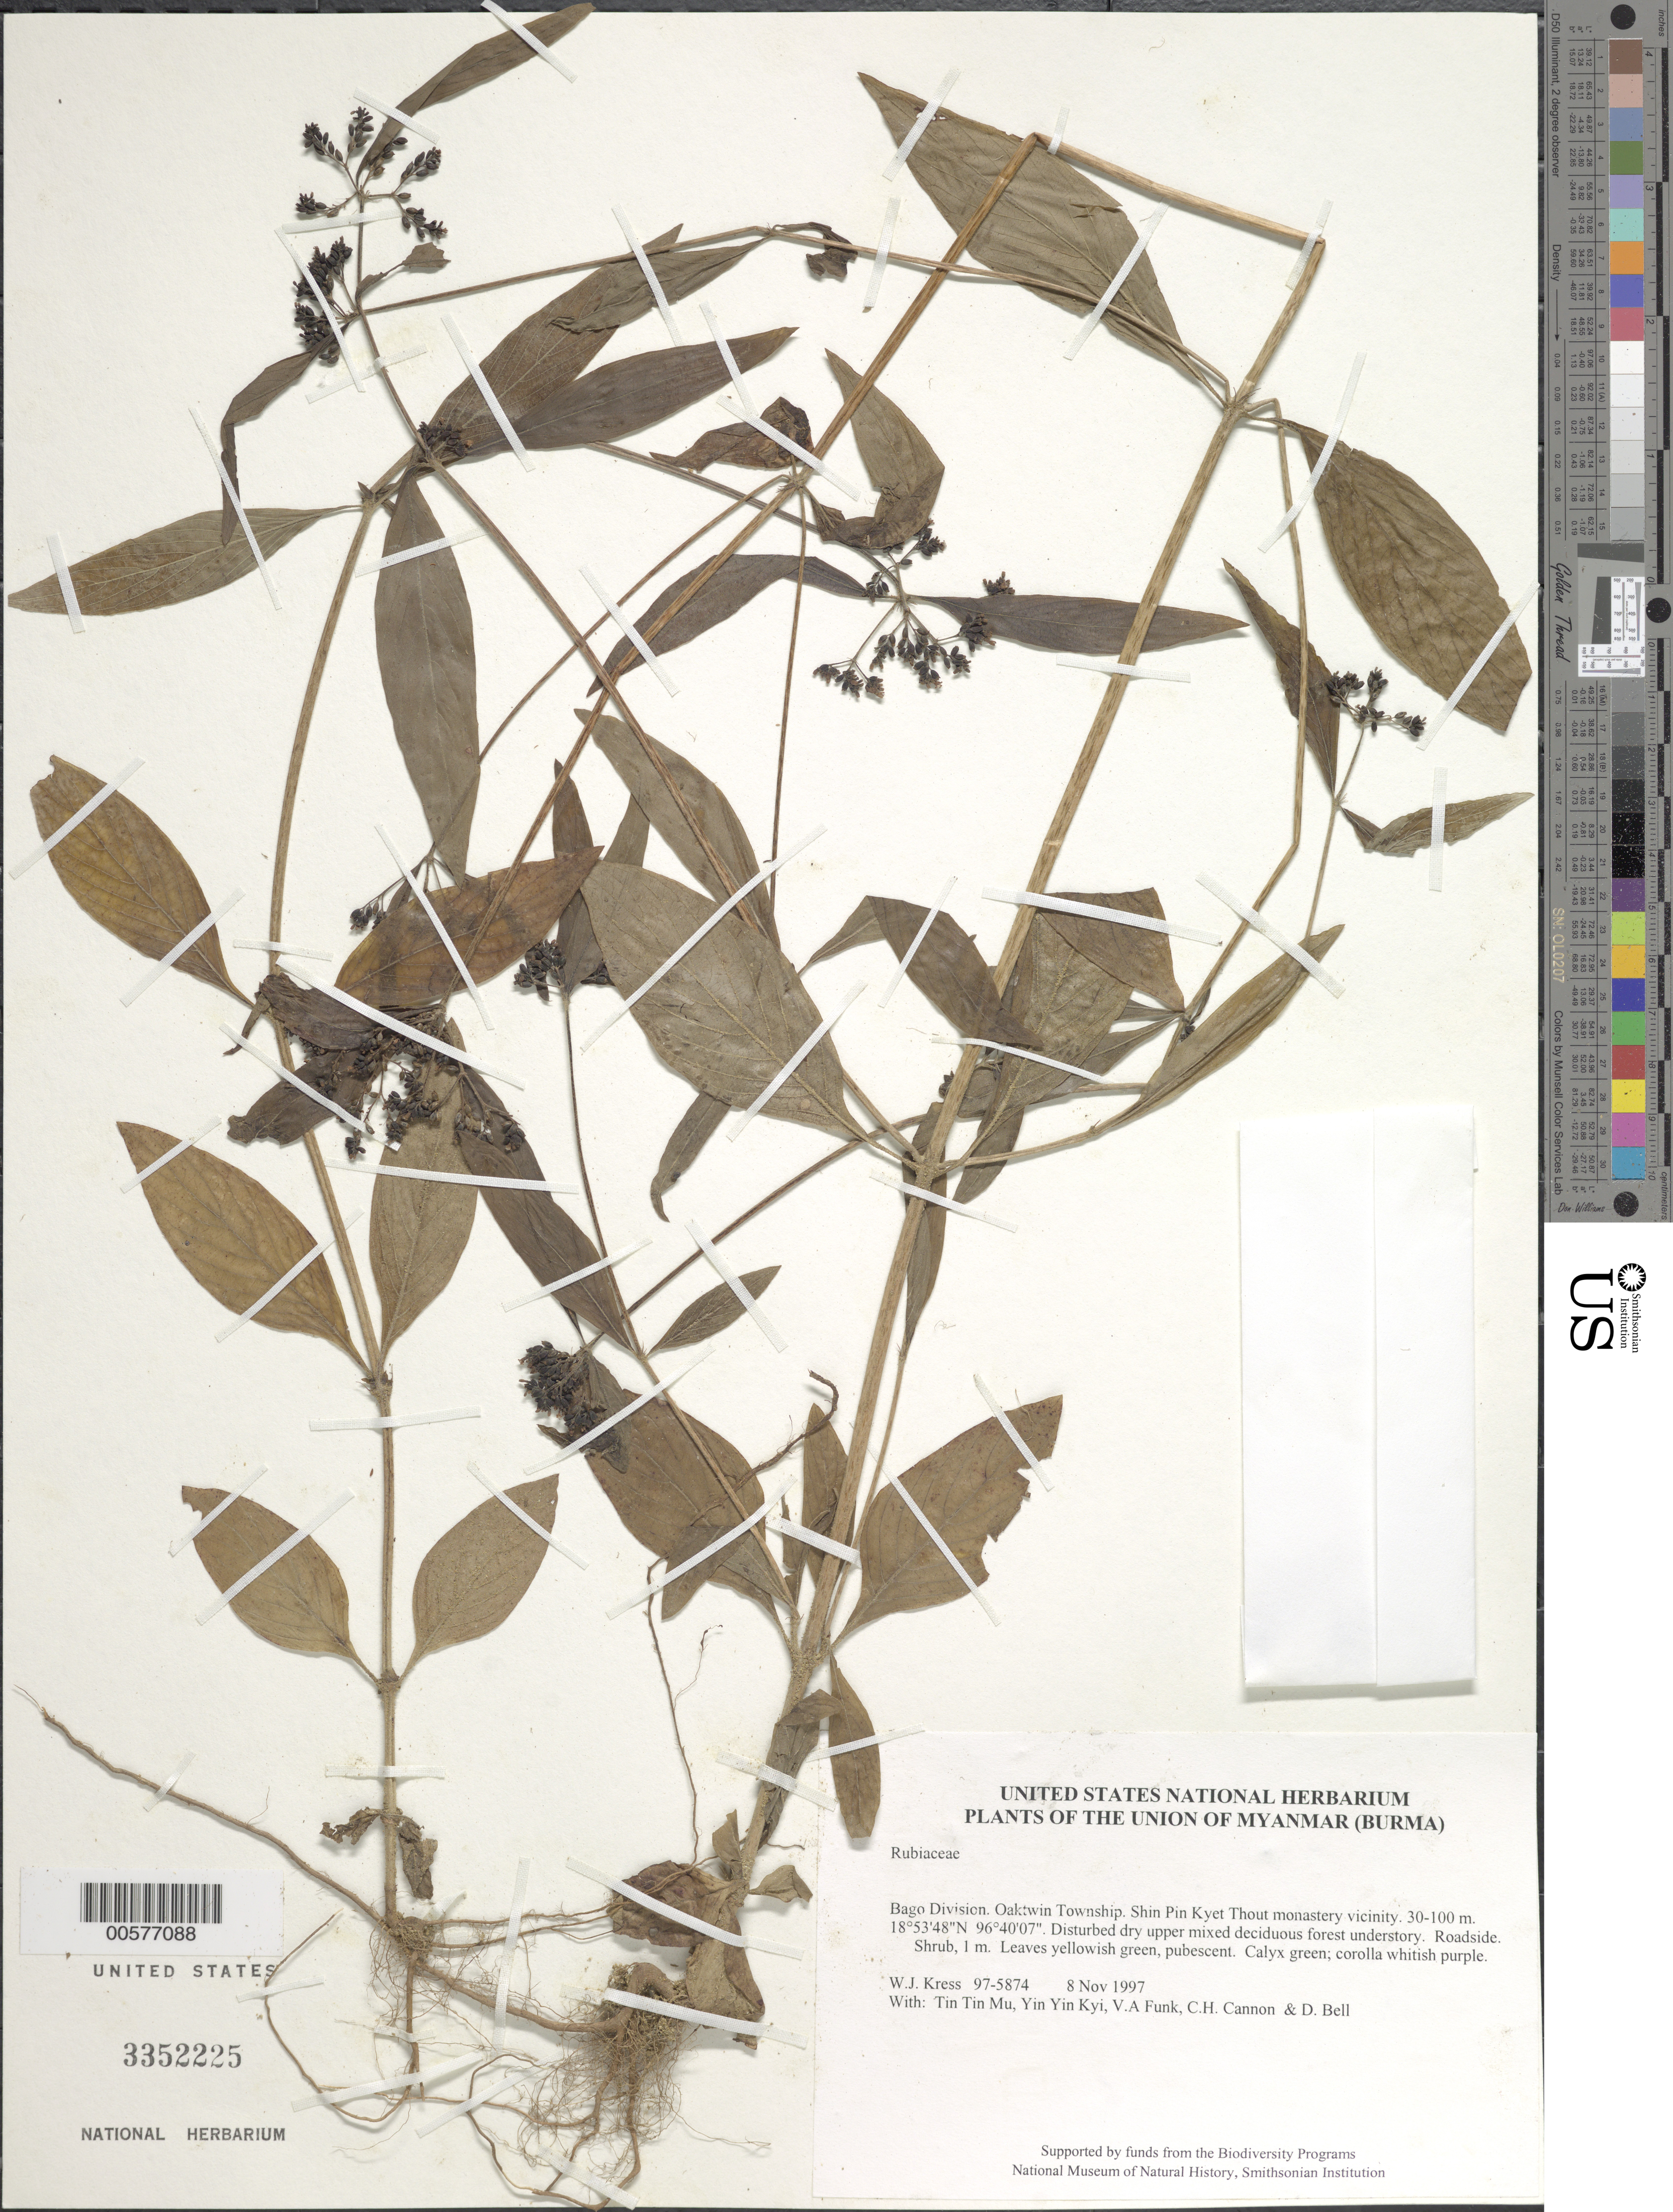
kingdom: Plantae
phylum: Tracheophyta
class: Magnoliopsida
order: Gentianales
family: Rubiaceae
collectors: W. J. Kress, Tin Tin Mu, Yin Yin Kyi, V. Funk, C. H. Cannon & D. A. Bell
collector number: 97-5874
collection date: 1997-11-08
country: Myanmar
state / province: Bago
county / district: Oaktwin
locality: Shin Pin Kyet Thout monastery vicinity.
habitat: Disturbed dry upper mixed deciduous forest understory. Roadside.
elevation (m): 30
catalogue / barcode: US 3352225